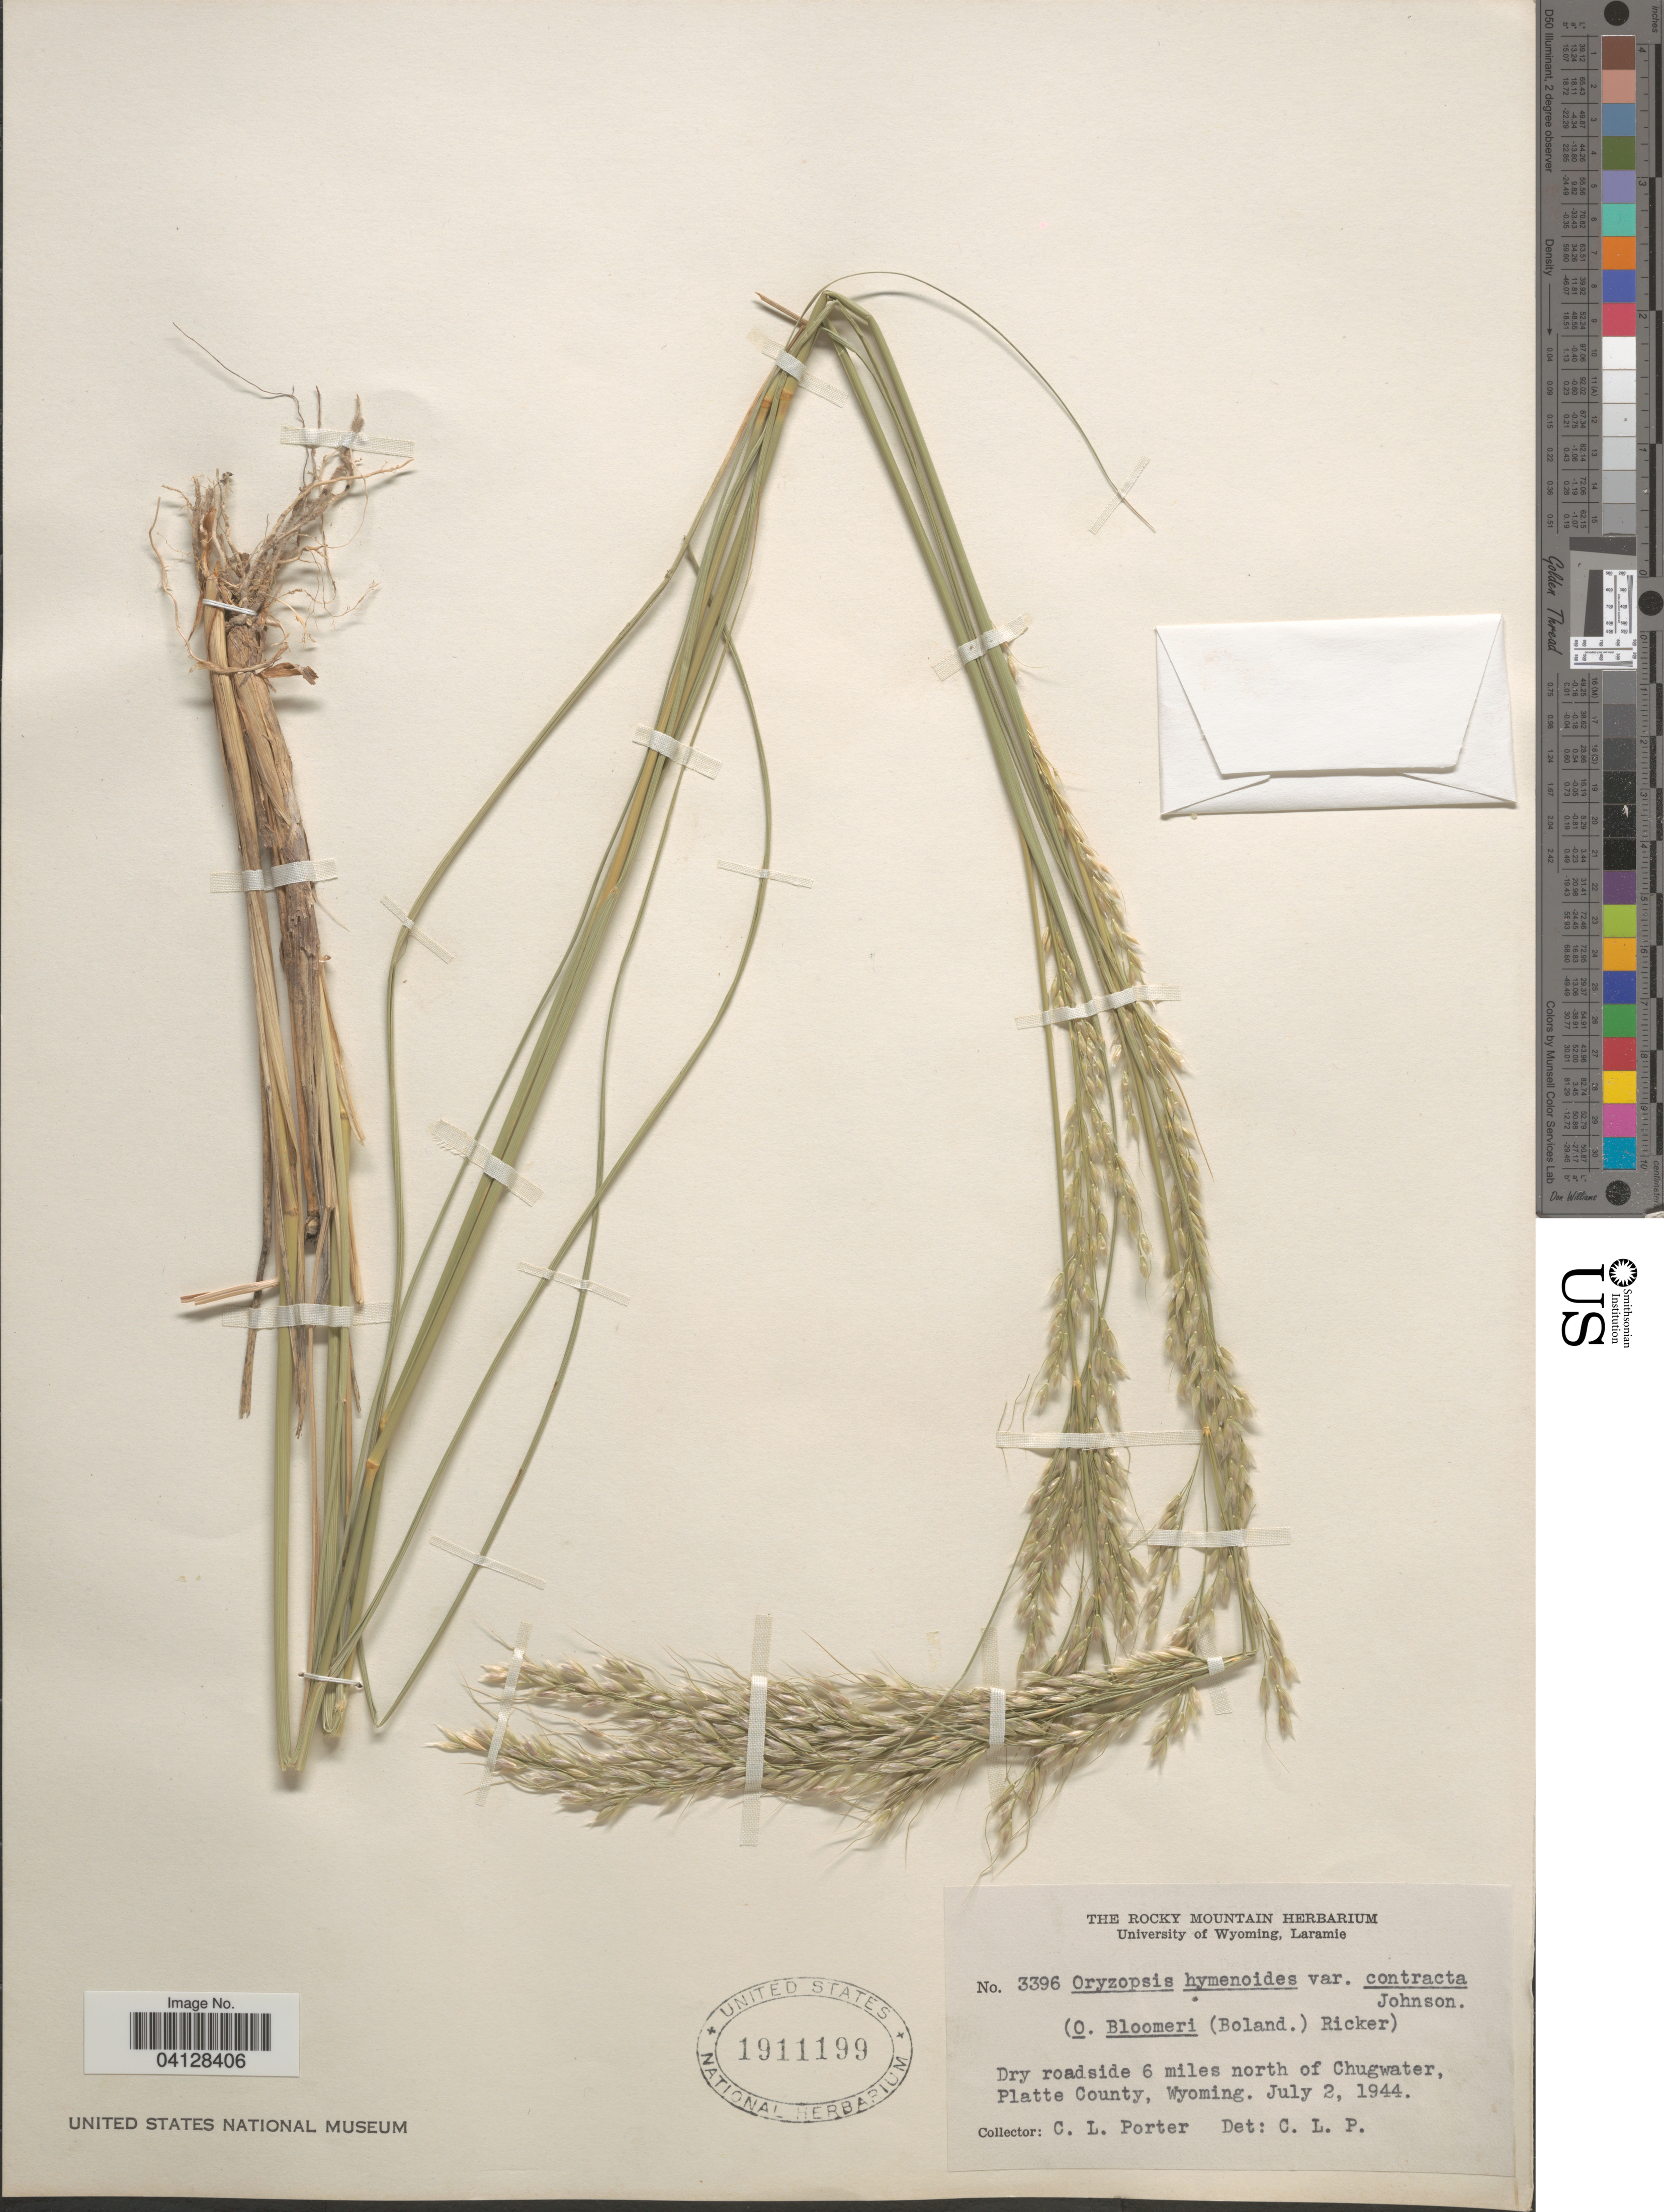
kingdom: Plantae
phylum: Tracheophyta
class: Liliopsida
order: Poales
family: Poaceae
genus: Oryzopsis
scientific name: Oryzopsis hymenoides var. contracta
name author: Johnson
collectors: C. L. Porter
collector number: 3396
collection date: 1944-07-02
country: United States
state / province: Wyoming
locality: Dry roadside 6 miles north of Chugwater, Platte County.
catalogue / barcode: US 1911199